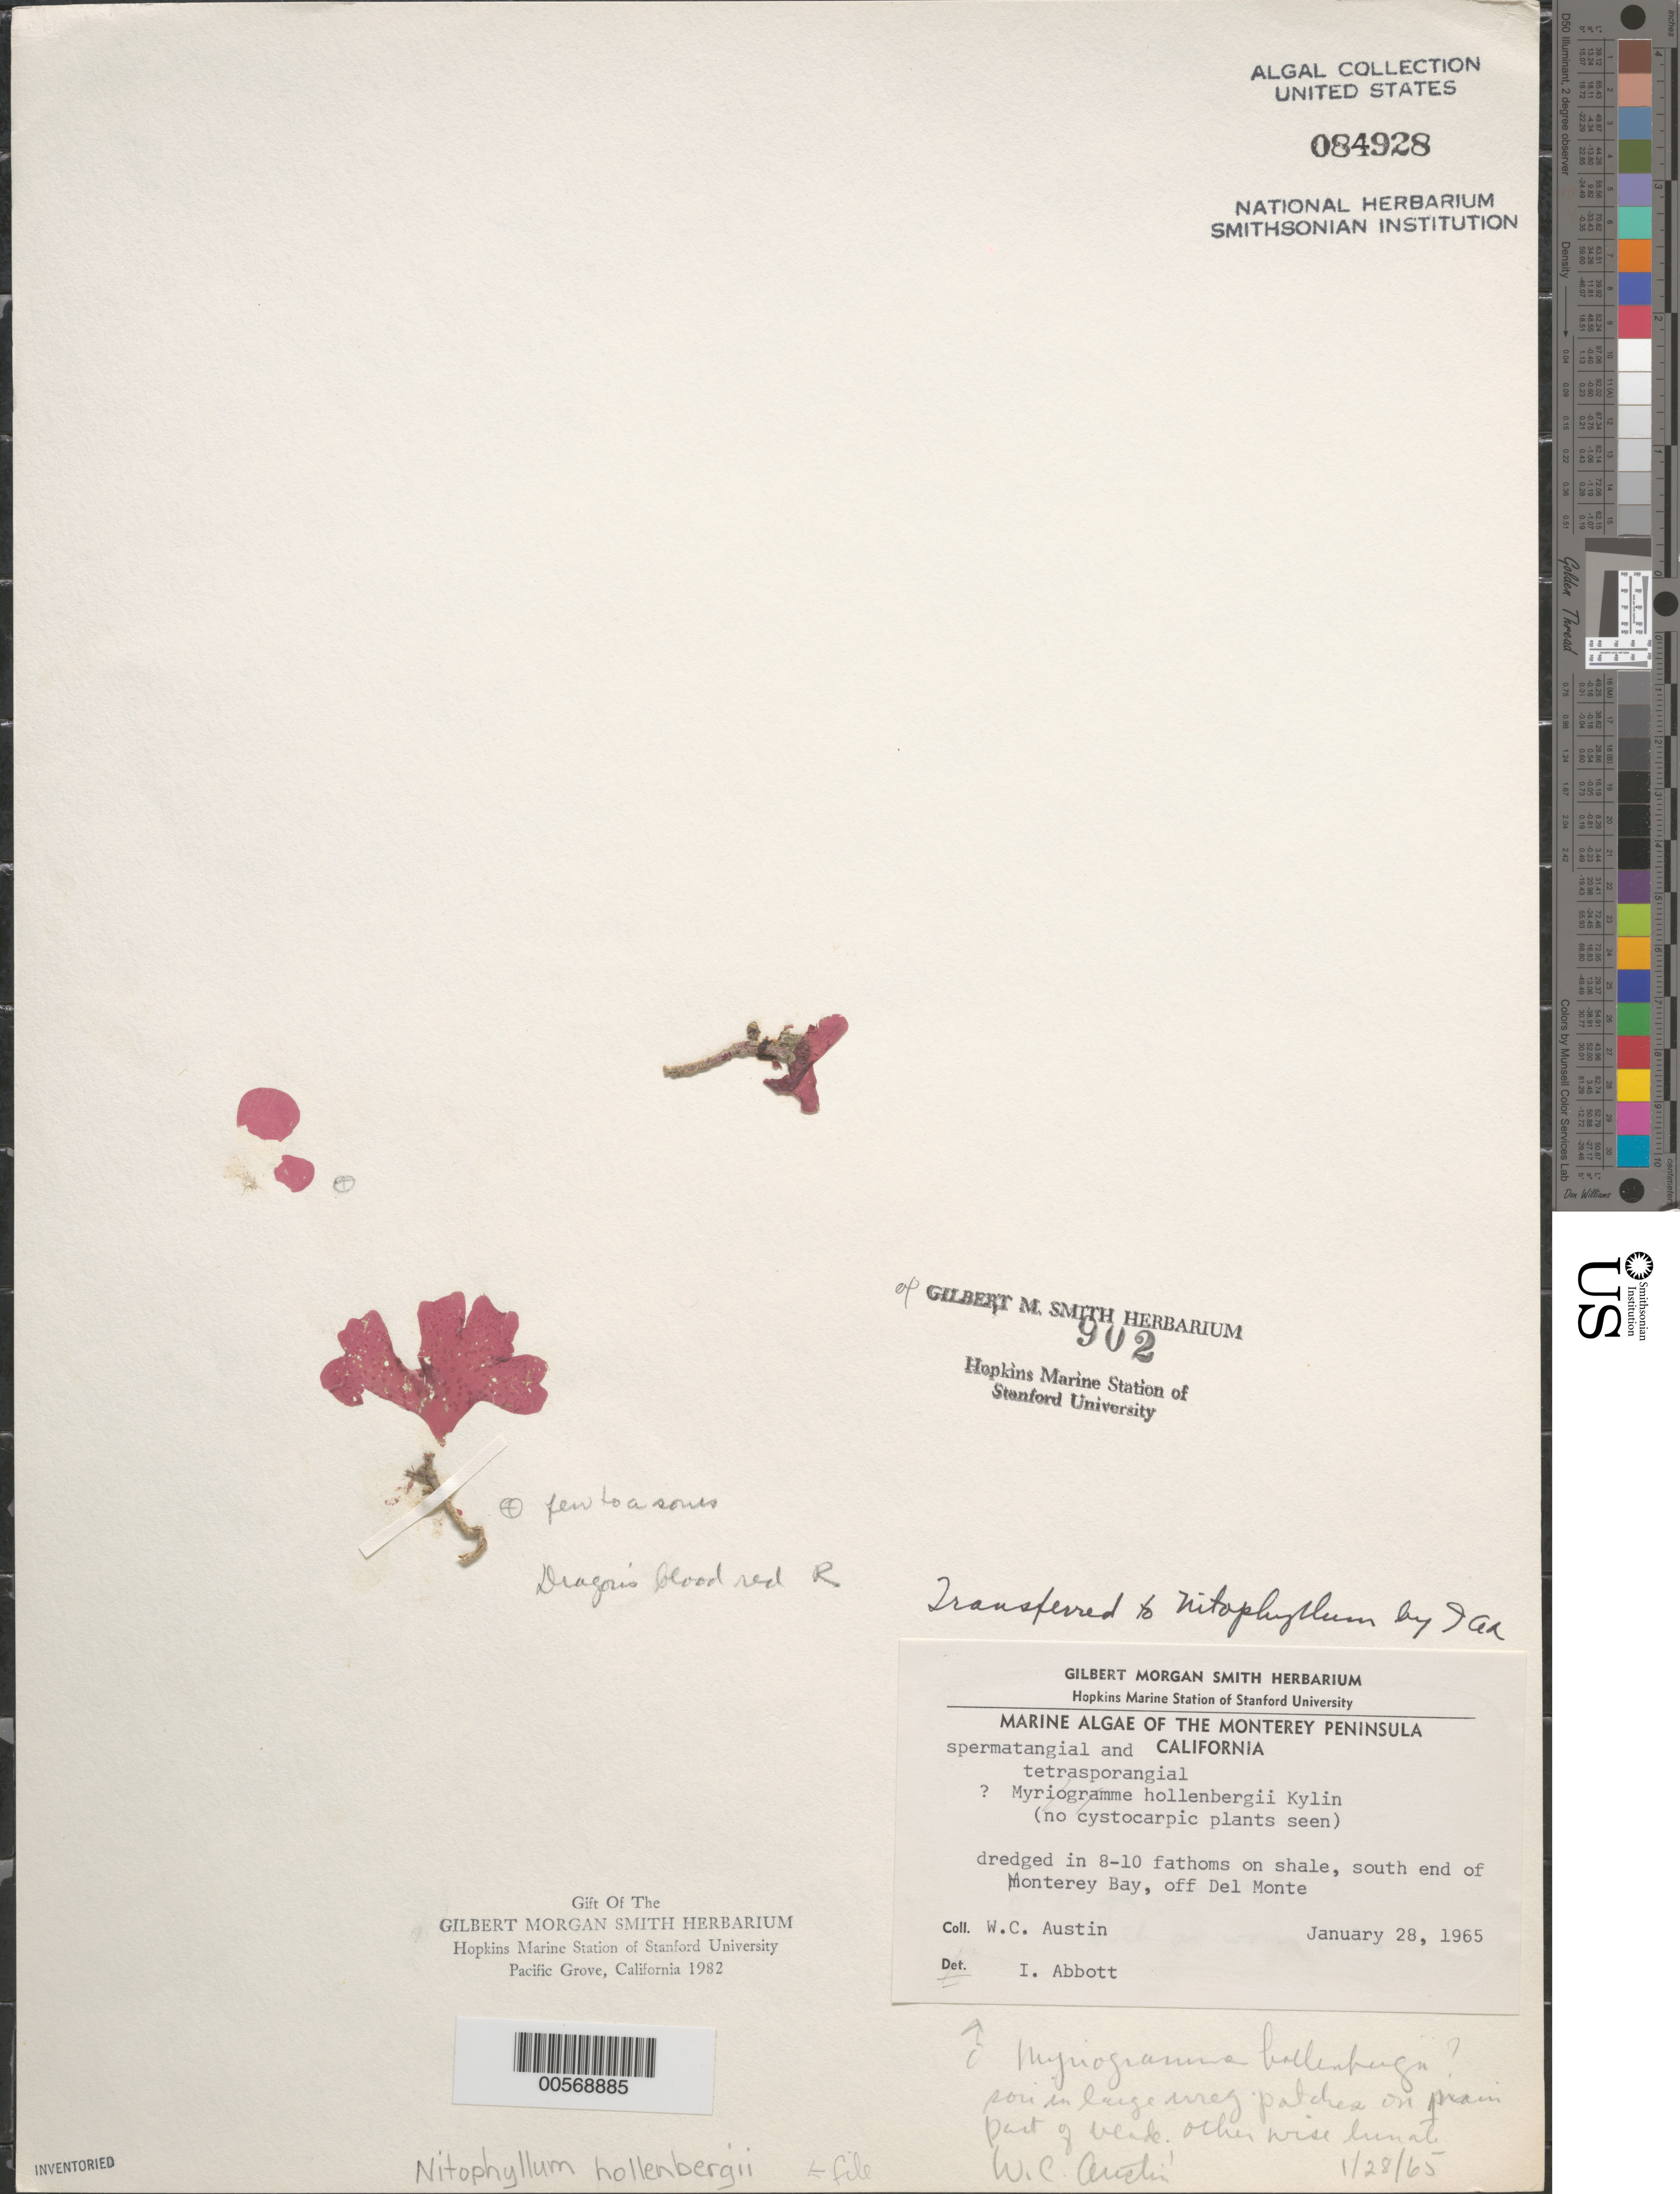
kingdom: Plantae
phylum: Rhodophyta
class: Florideophyceae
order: Ceramiales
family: Delesseriaceae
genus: Nitophyllum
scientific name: Nitophyllum hollenbergii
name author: (Kylin) I.A. Abbott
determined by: Abbott, Isabella A.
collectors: W. Austin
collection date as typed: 28 Jan 1965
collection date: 1965-01-28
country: United States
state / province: California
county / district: Monterey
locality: Monterey Bay, off Del Monte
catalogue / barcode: US 84928